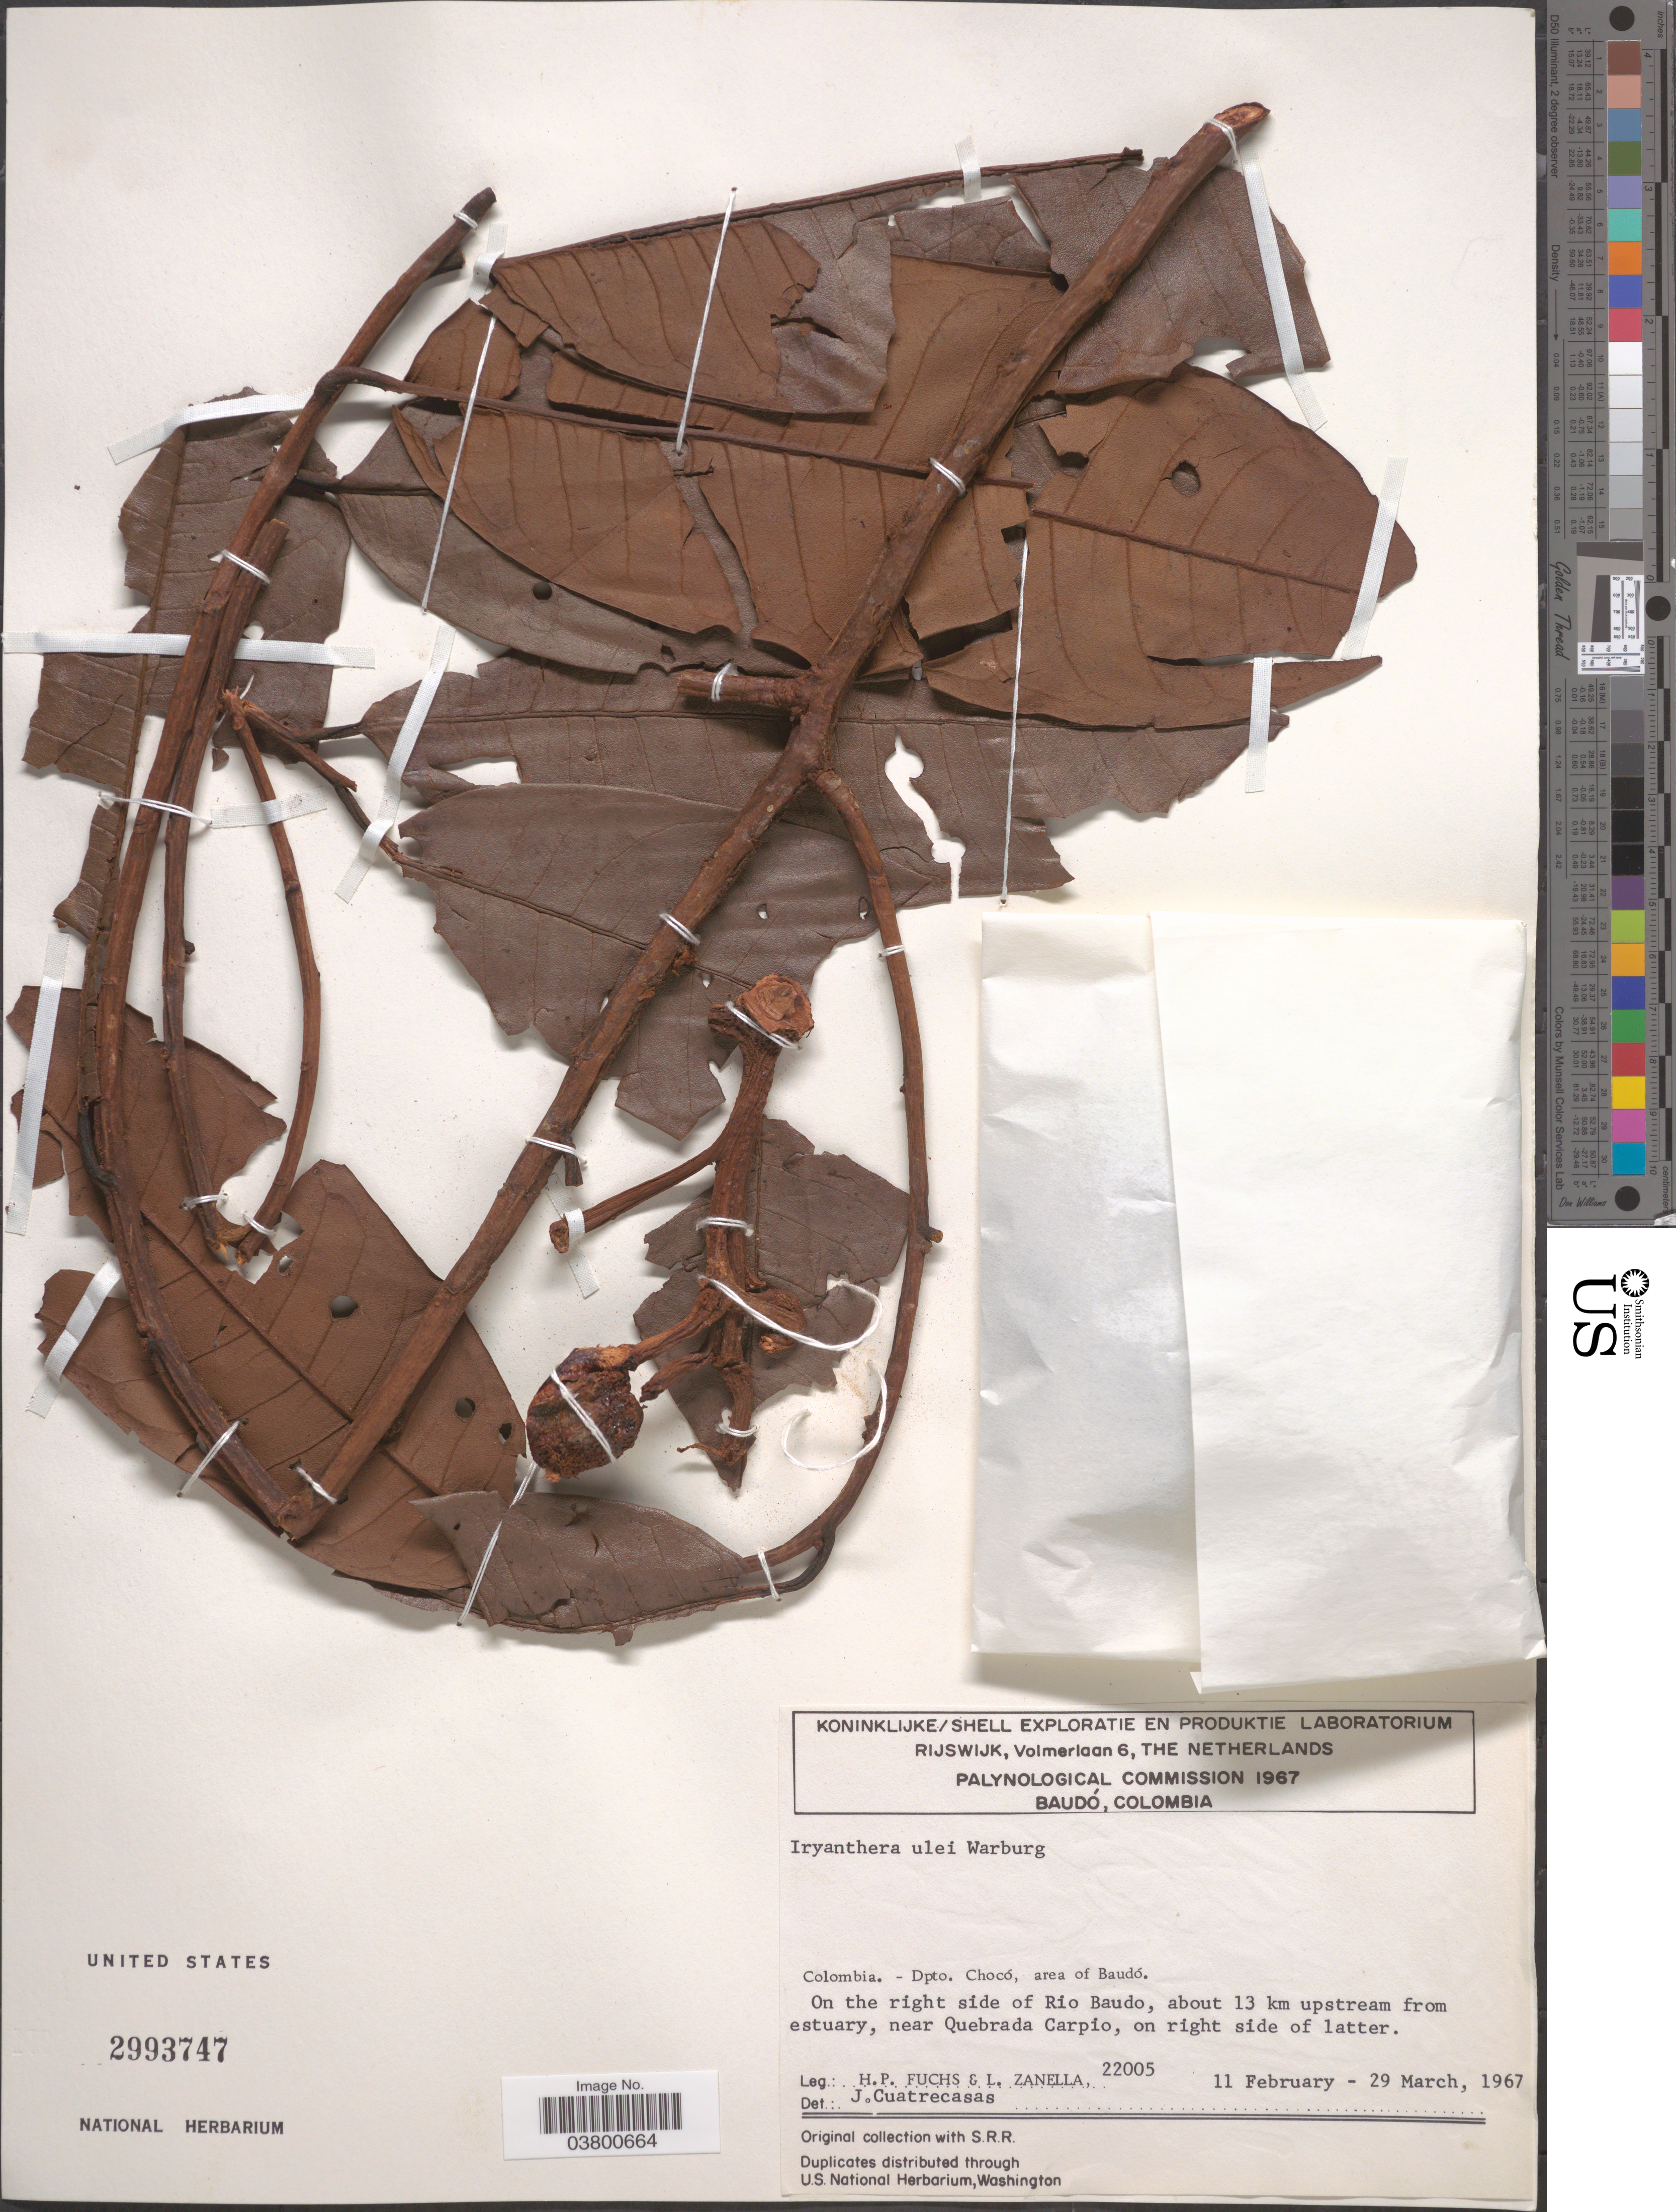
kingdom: Plantae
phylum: Tracheophyta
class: Magnoliopsida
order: Magnoliales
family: Myristicaceae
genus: Iryanthera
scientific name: Iryanthera ulei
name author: Warb.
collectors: H. P. Fuchs & L. Zanella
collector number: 22005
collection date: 1967-02-11/1967-03-29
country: Colombia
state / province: Chocó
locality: Dpto. Chocó, area of Baudó. On the right side of Rio Baudo, about 13 km upstream from estuary, near Quebrada Carpío, on right side of latter.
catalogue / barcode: US 2993747